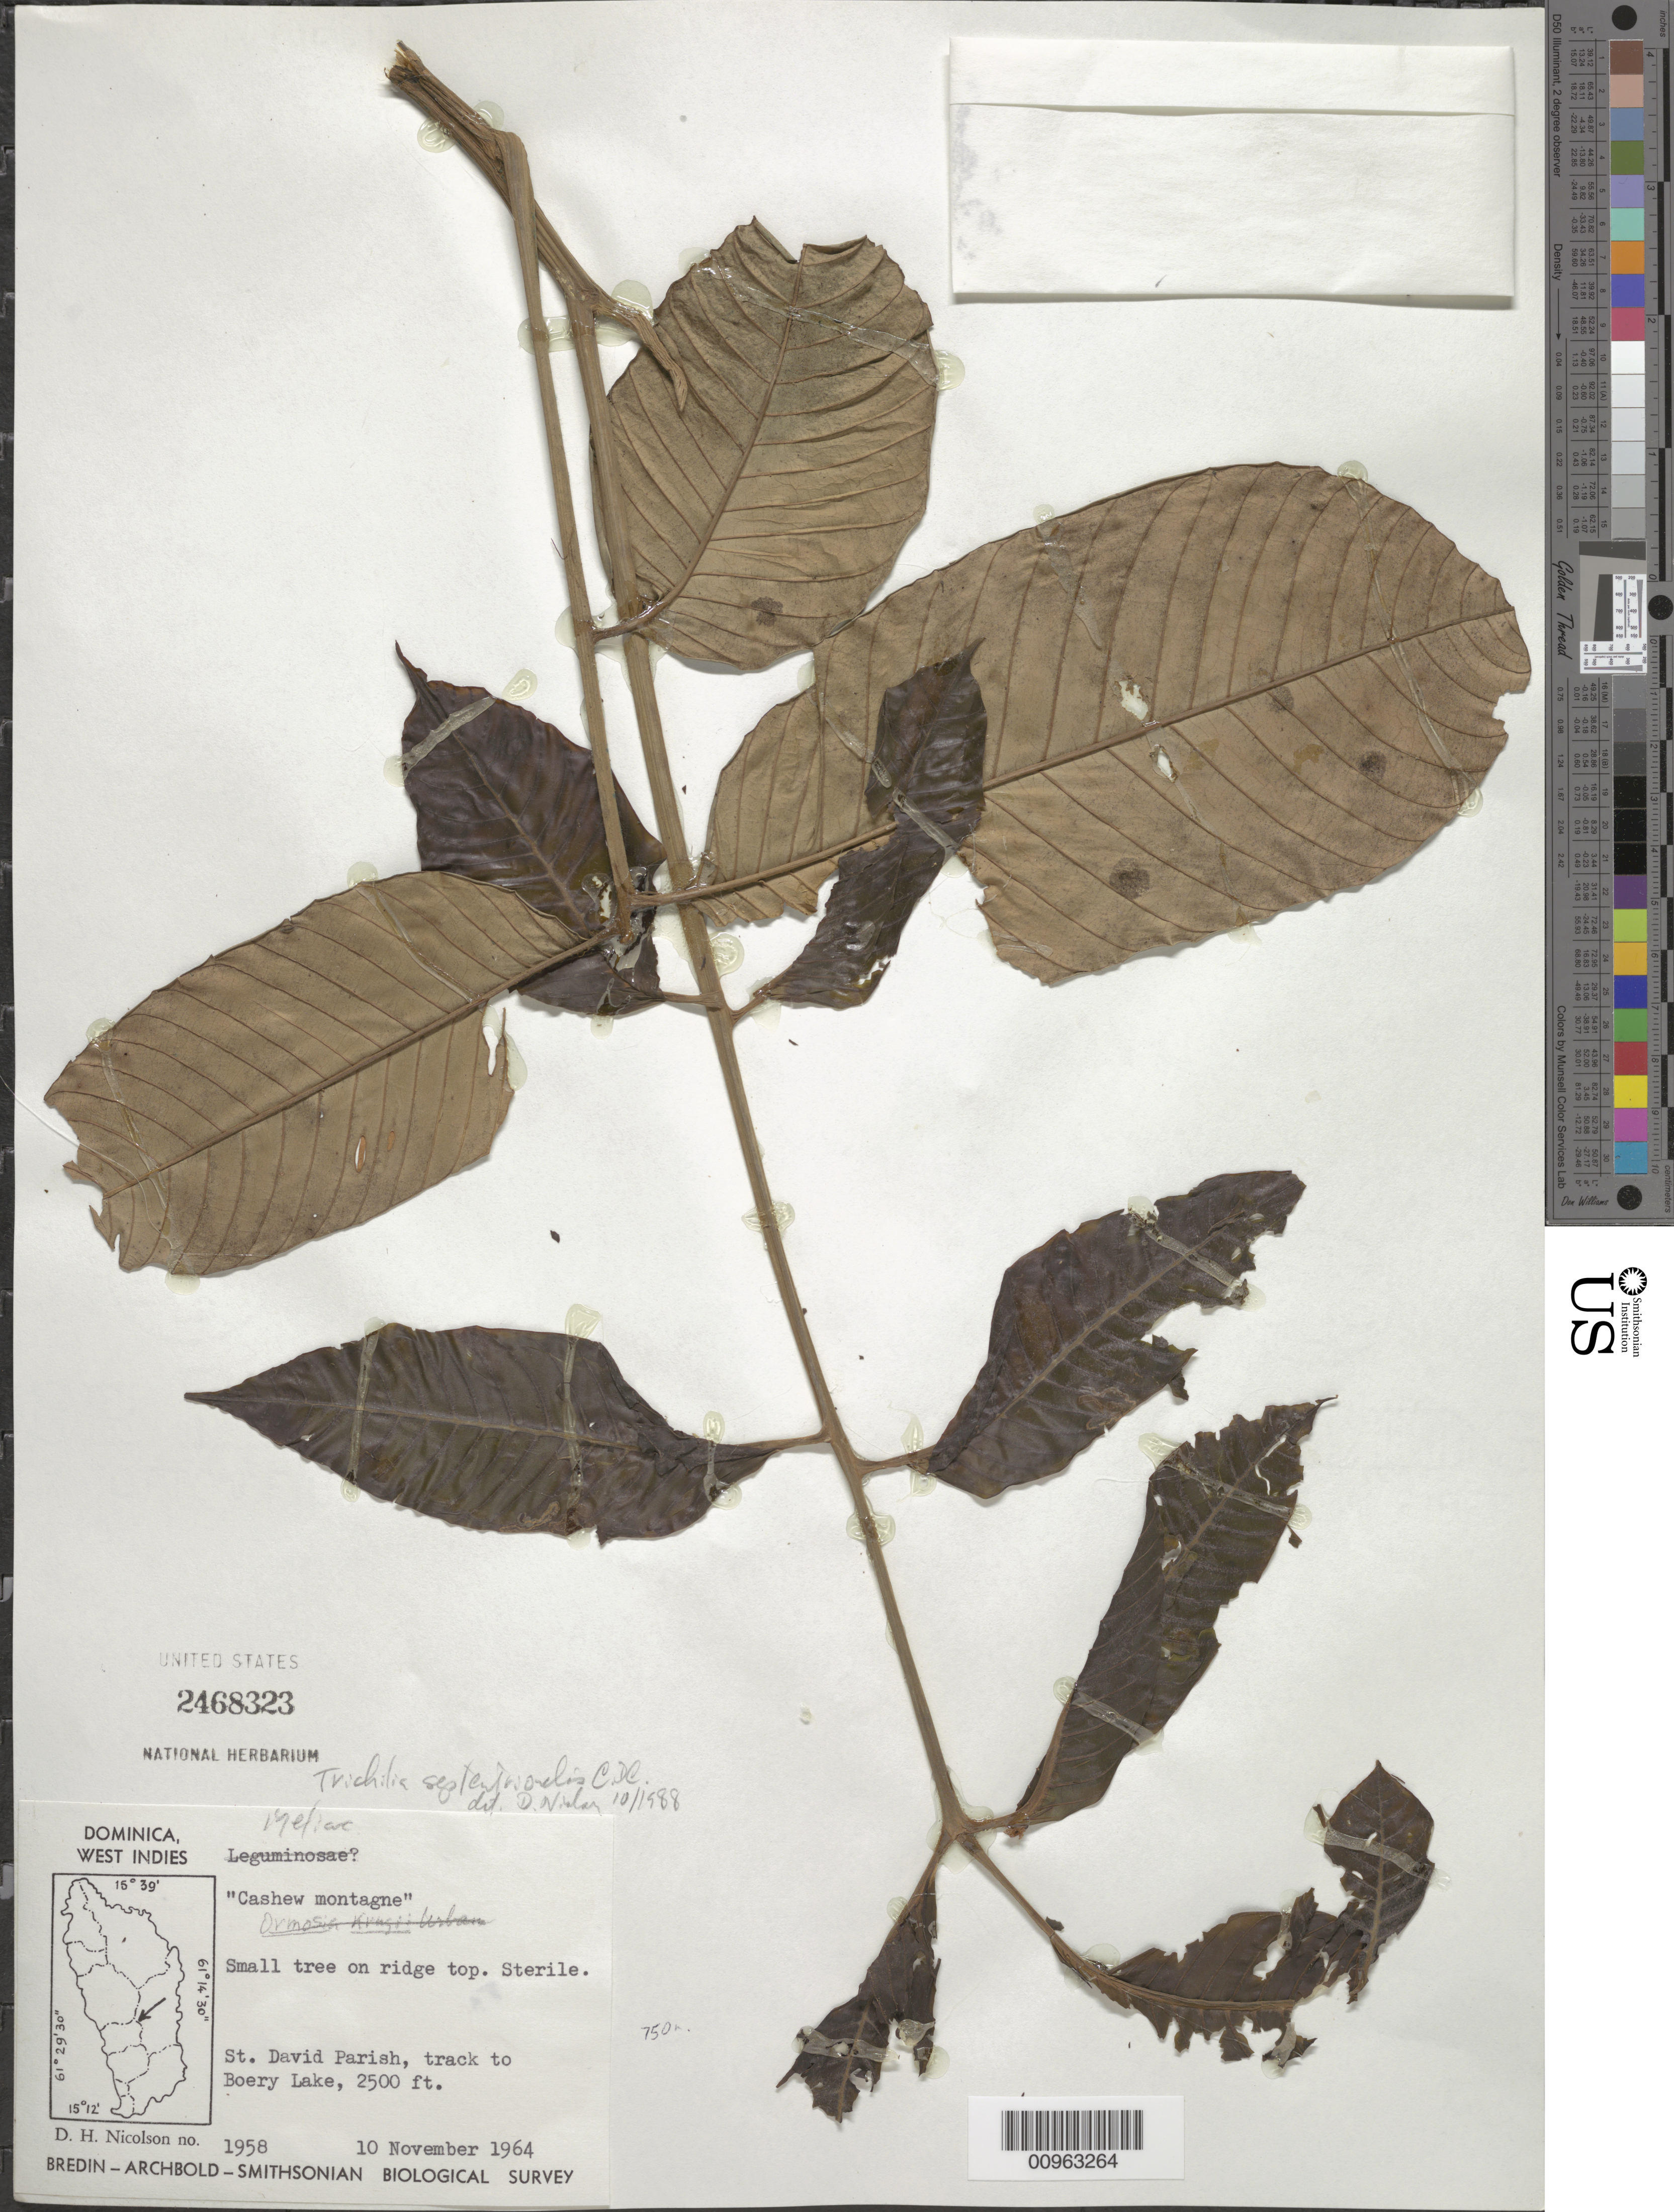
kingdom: Plantae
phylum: Tracheophyta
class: Magnoliopsida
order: Sapindales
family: Meliaceae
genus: Trichilia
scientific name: Trichilia septentrionalis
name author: C. DC.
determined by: Nicolson, Dan H.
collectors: D. H. Nicolson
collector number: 1958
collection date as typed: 10 Nov 1964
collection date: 1964-11-10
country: Dominica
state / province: St. David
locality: Track to Boery Lake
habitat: On ridge top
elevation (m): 762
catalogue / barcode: US 2468323